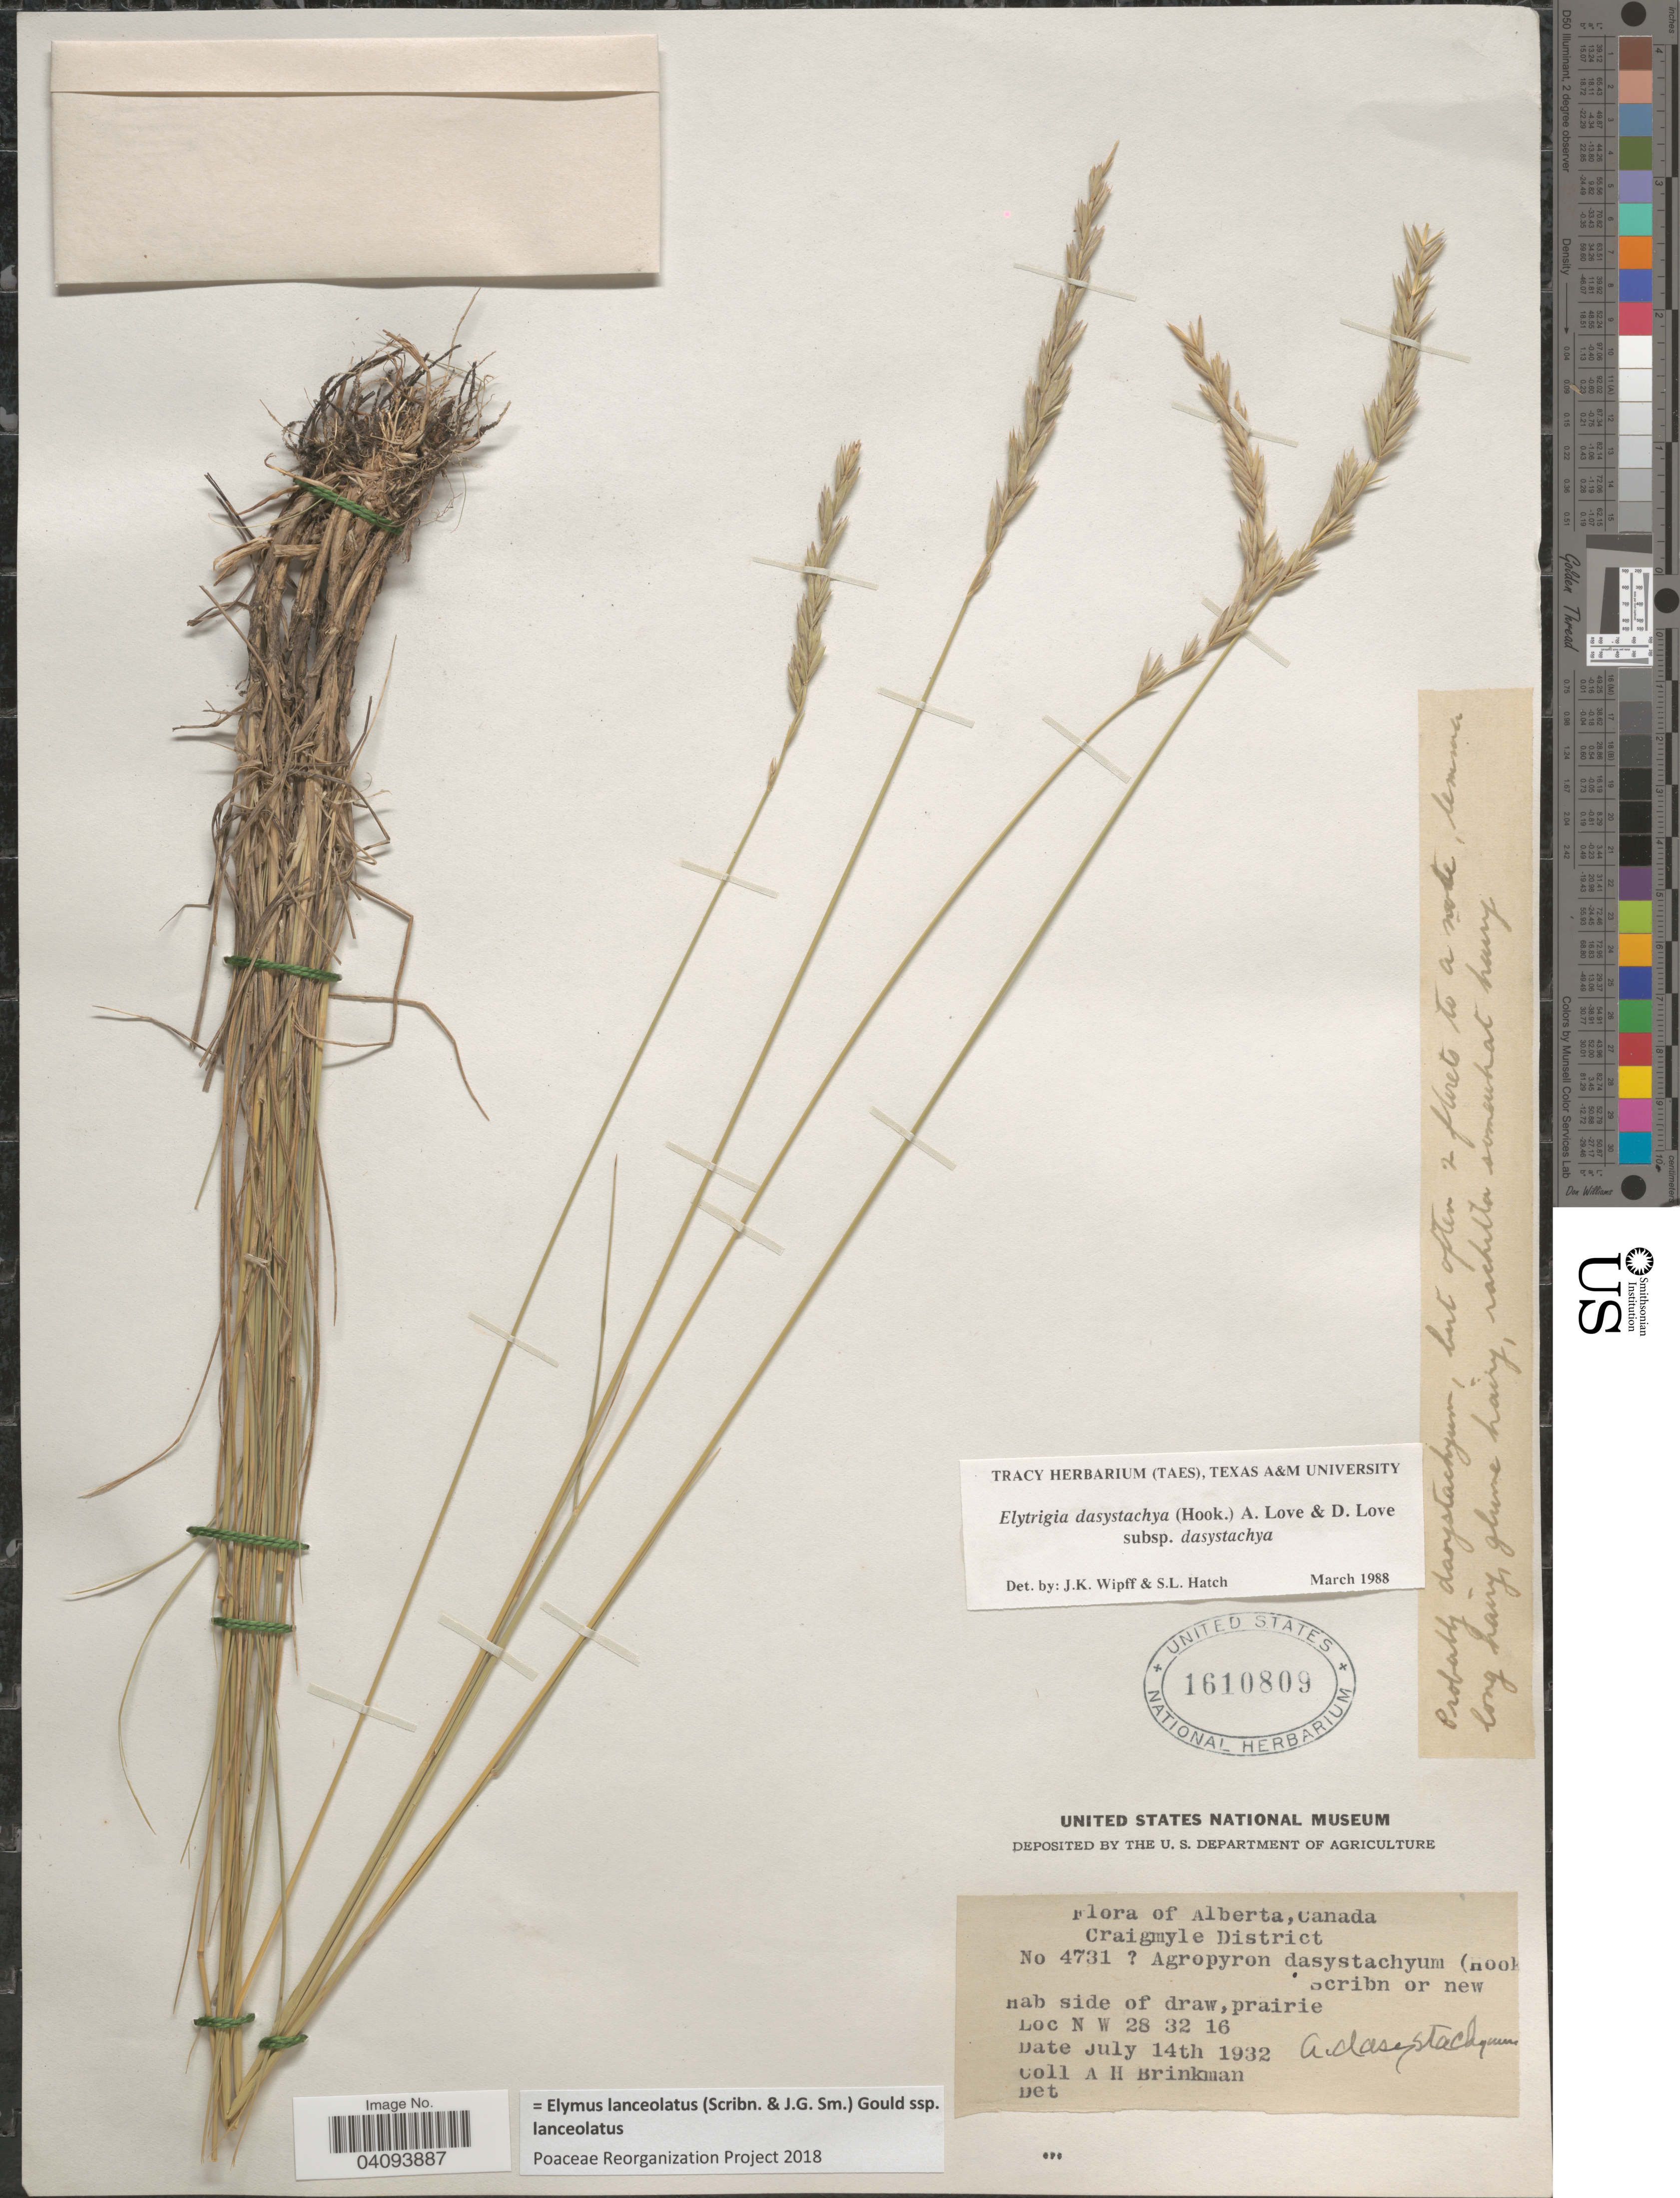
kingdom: Plantae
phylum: Tracheophyta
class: Liliopsida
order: Poales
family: Poaceae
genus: Elymus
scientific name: Elymus lanceolatus subsp. lanceolatus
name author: (Scribn. & J.G. Sm.) Gould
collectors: A. Brinkman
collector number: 4731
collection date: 1932-07-14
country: Canada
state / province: Alberta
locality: Craigmyle District. N W 28 32 16.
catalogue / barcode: US 1610809